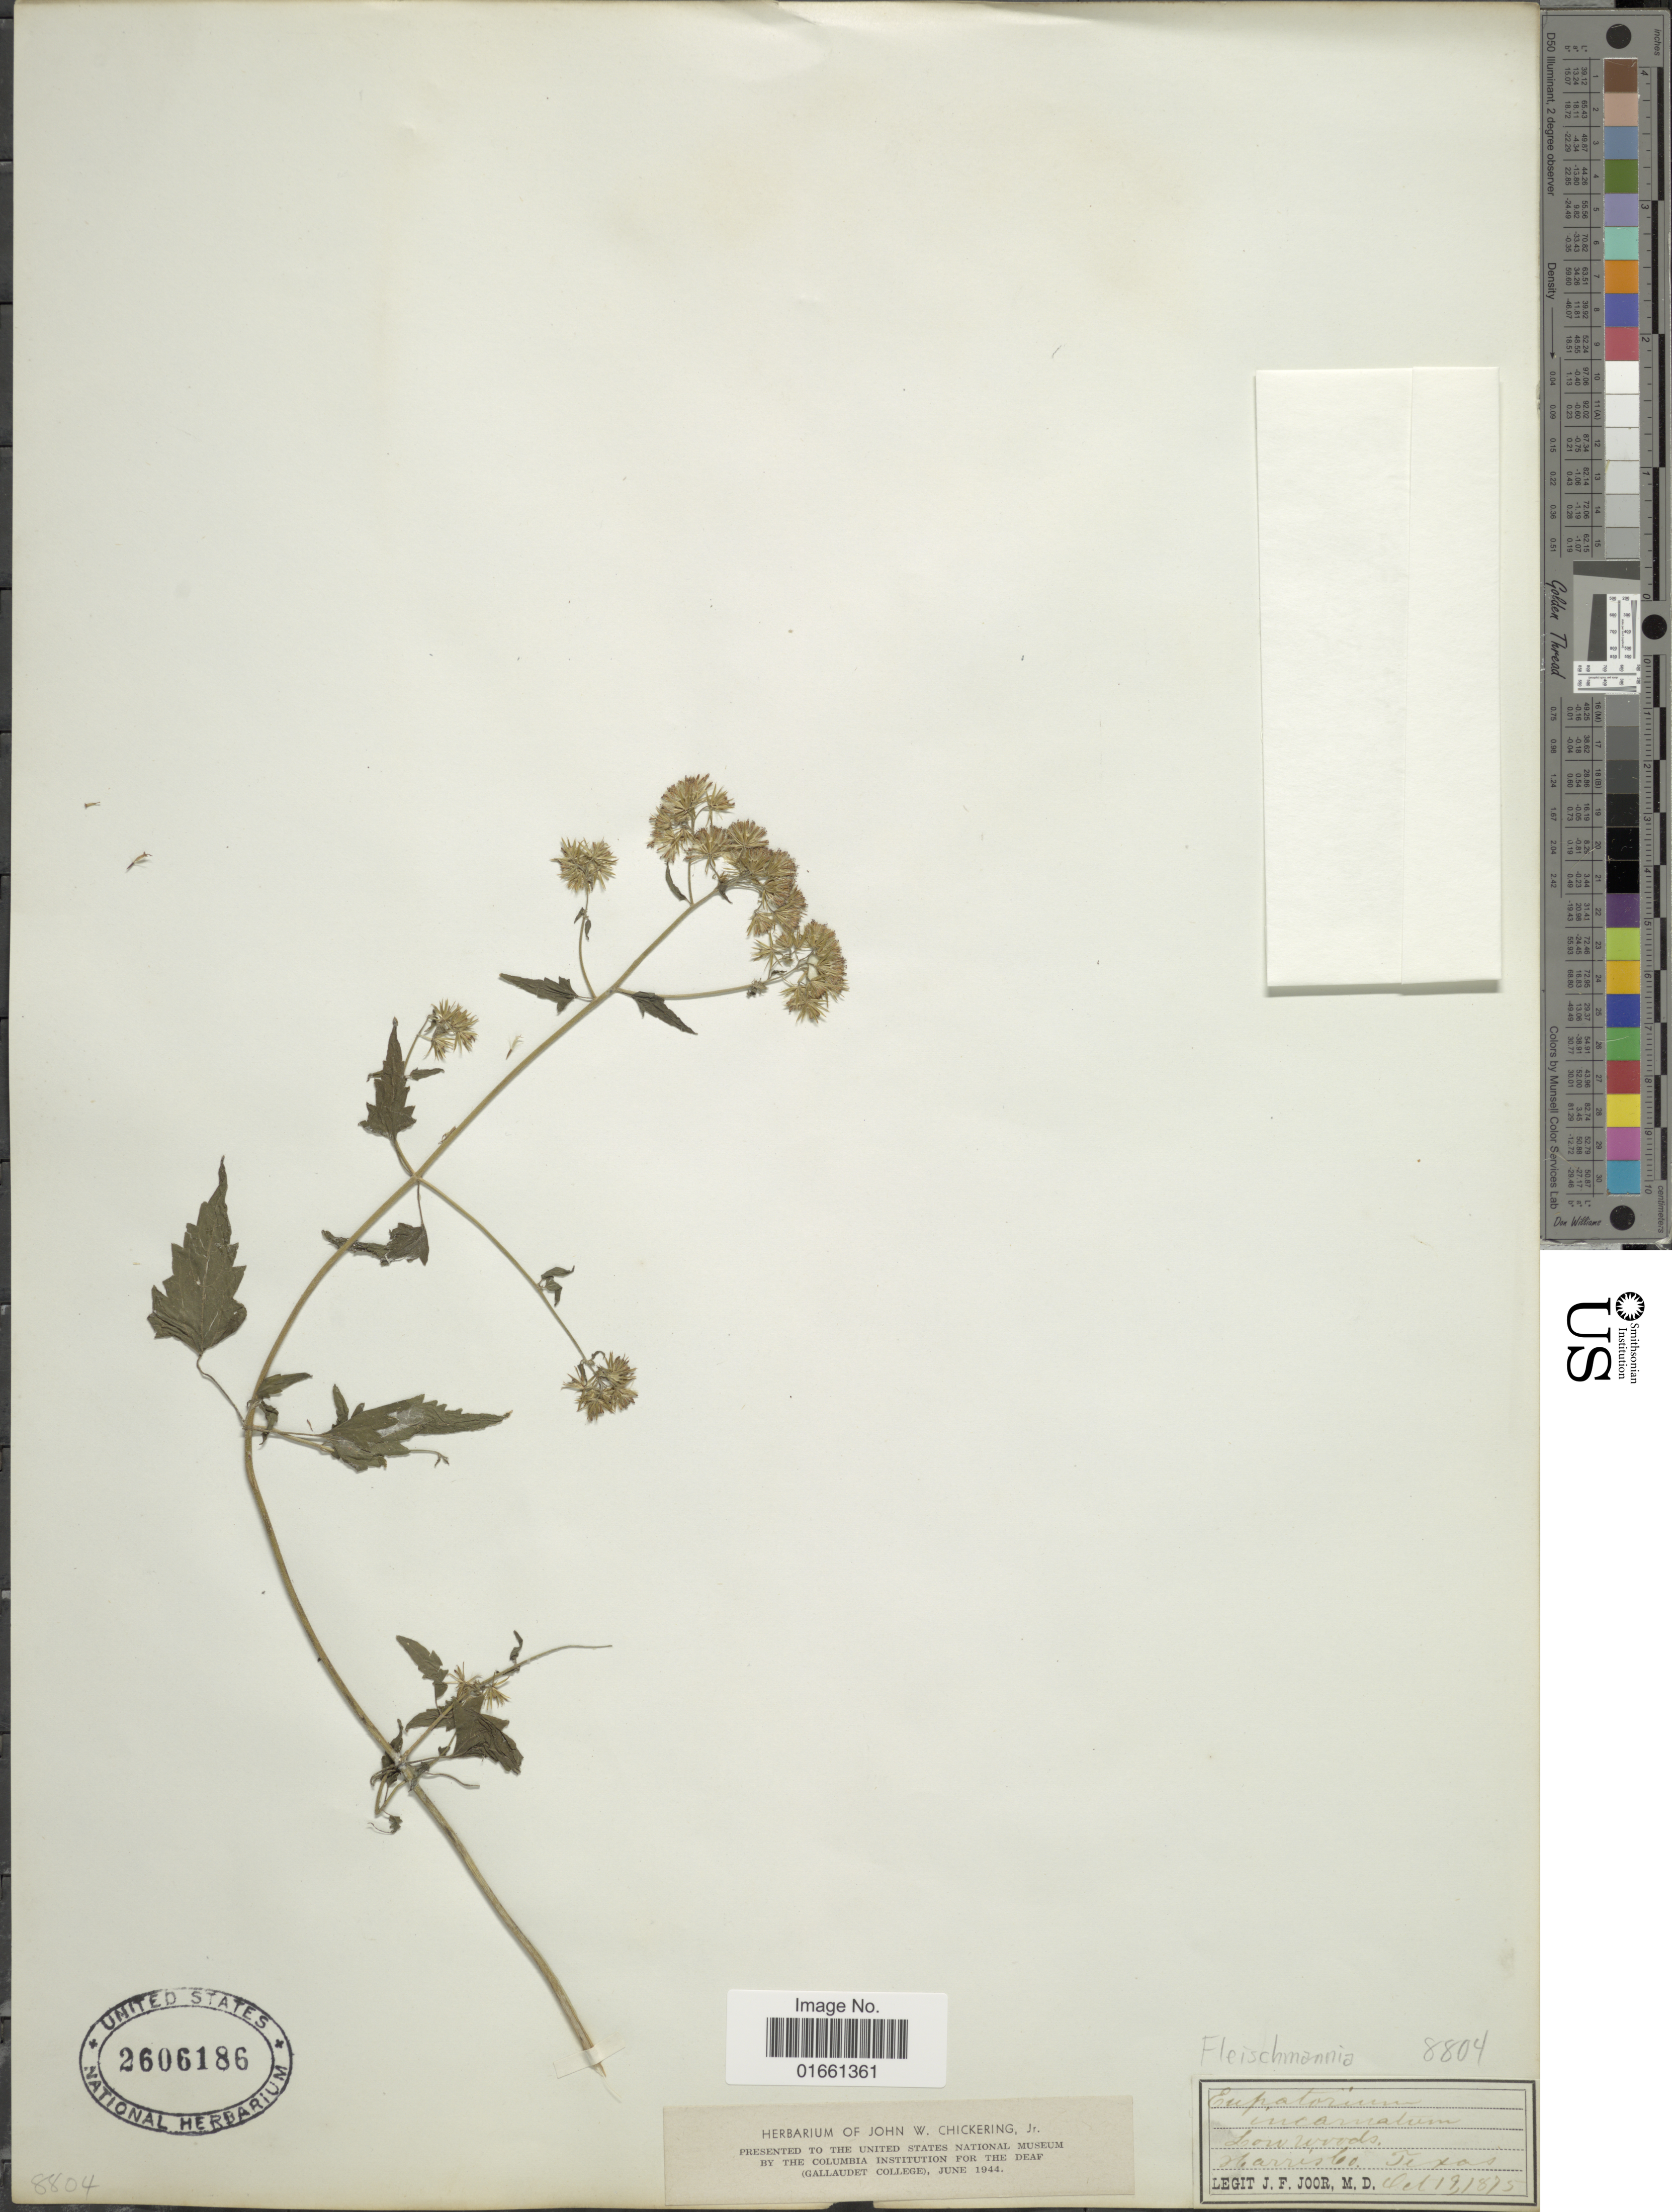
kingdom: Plantae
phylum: Tracheophyta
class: Magnoliopsida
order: Asterales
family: Asteraceae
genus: Fleischmannia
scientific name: Fleischmannia incarnata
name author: (Walter) R.M. King & H. Rob.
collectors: J. F. Joor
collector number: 8804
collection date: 1875-10-19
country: United States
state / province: Texas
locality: Harris Co.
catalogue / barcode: US 2606186